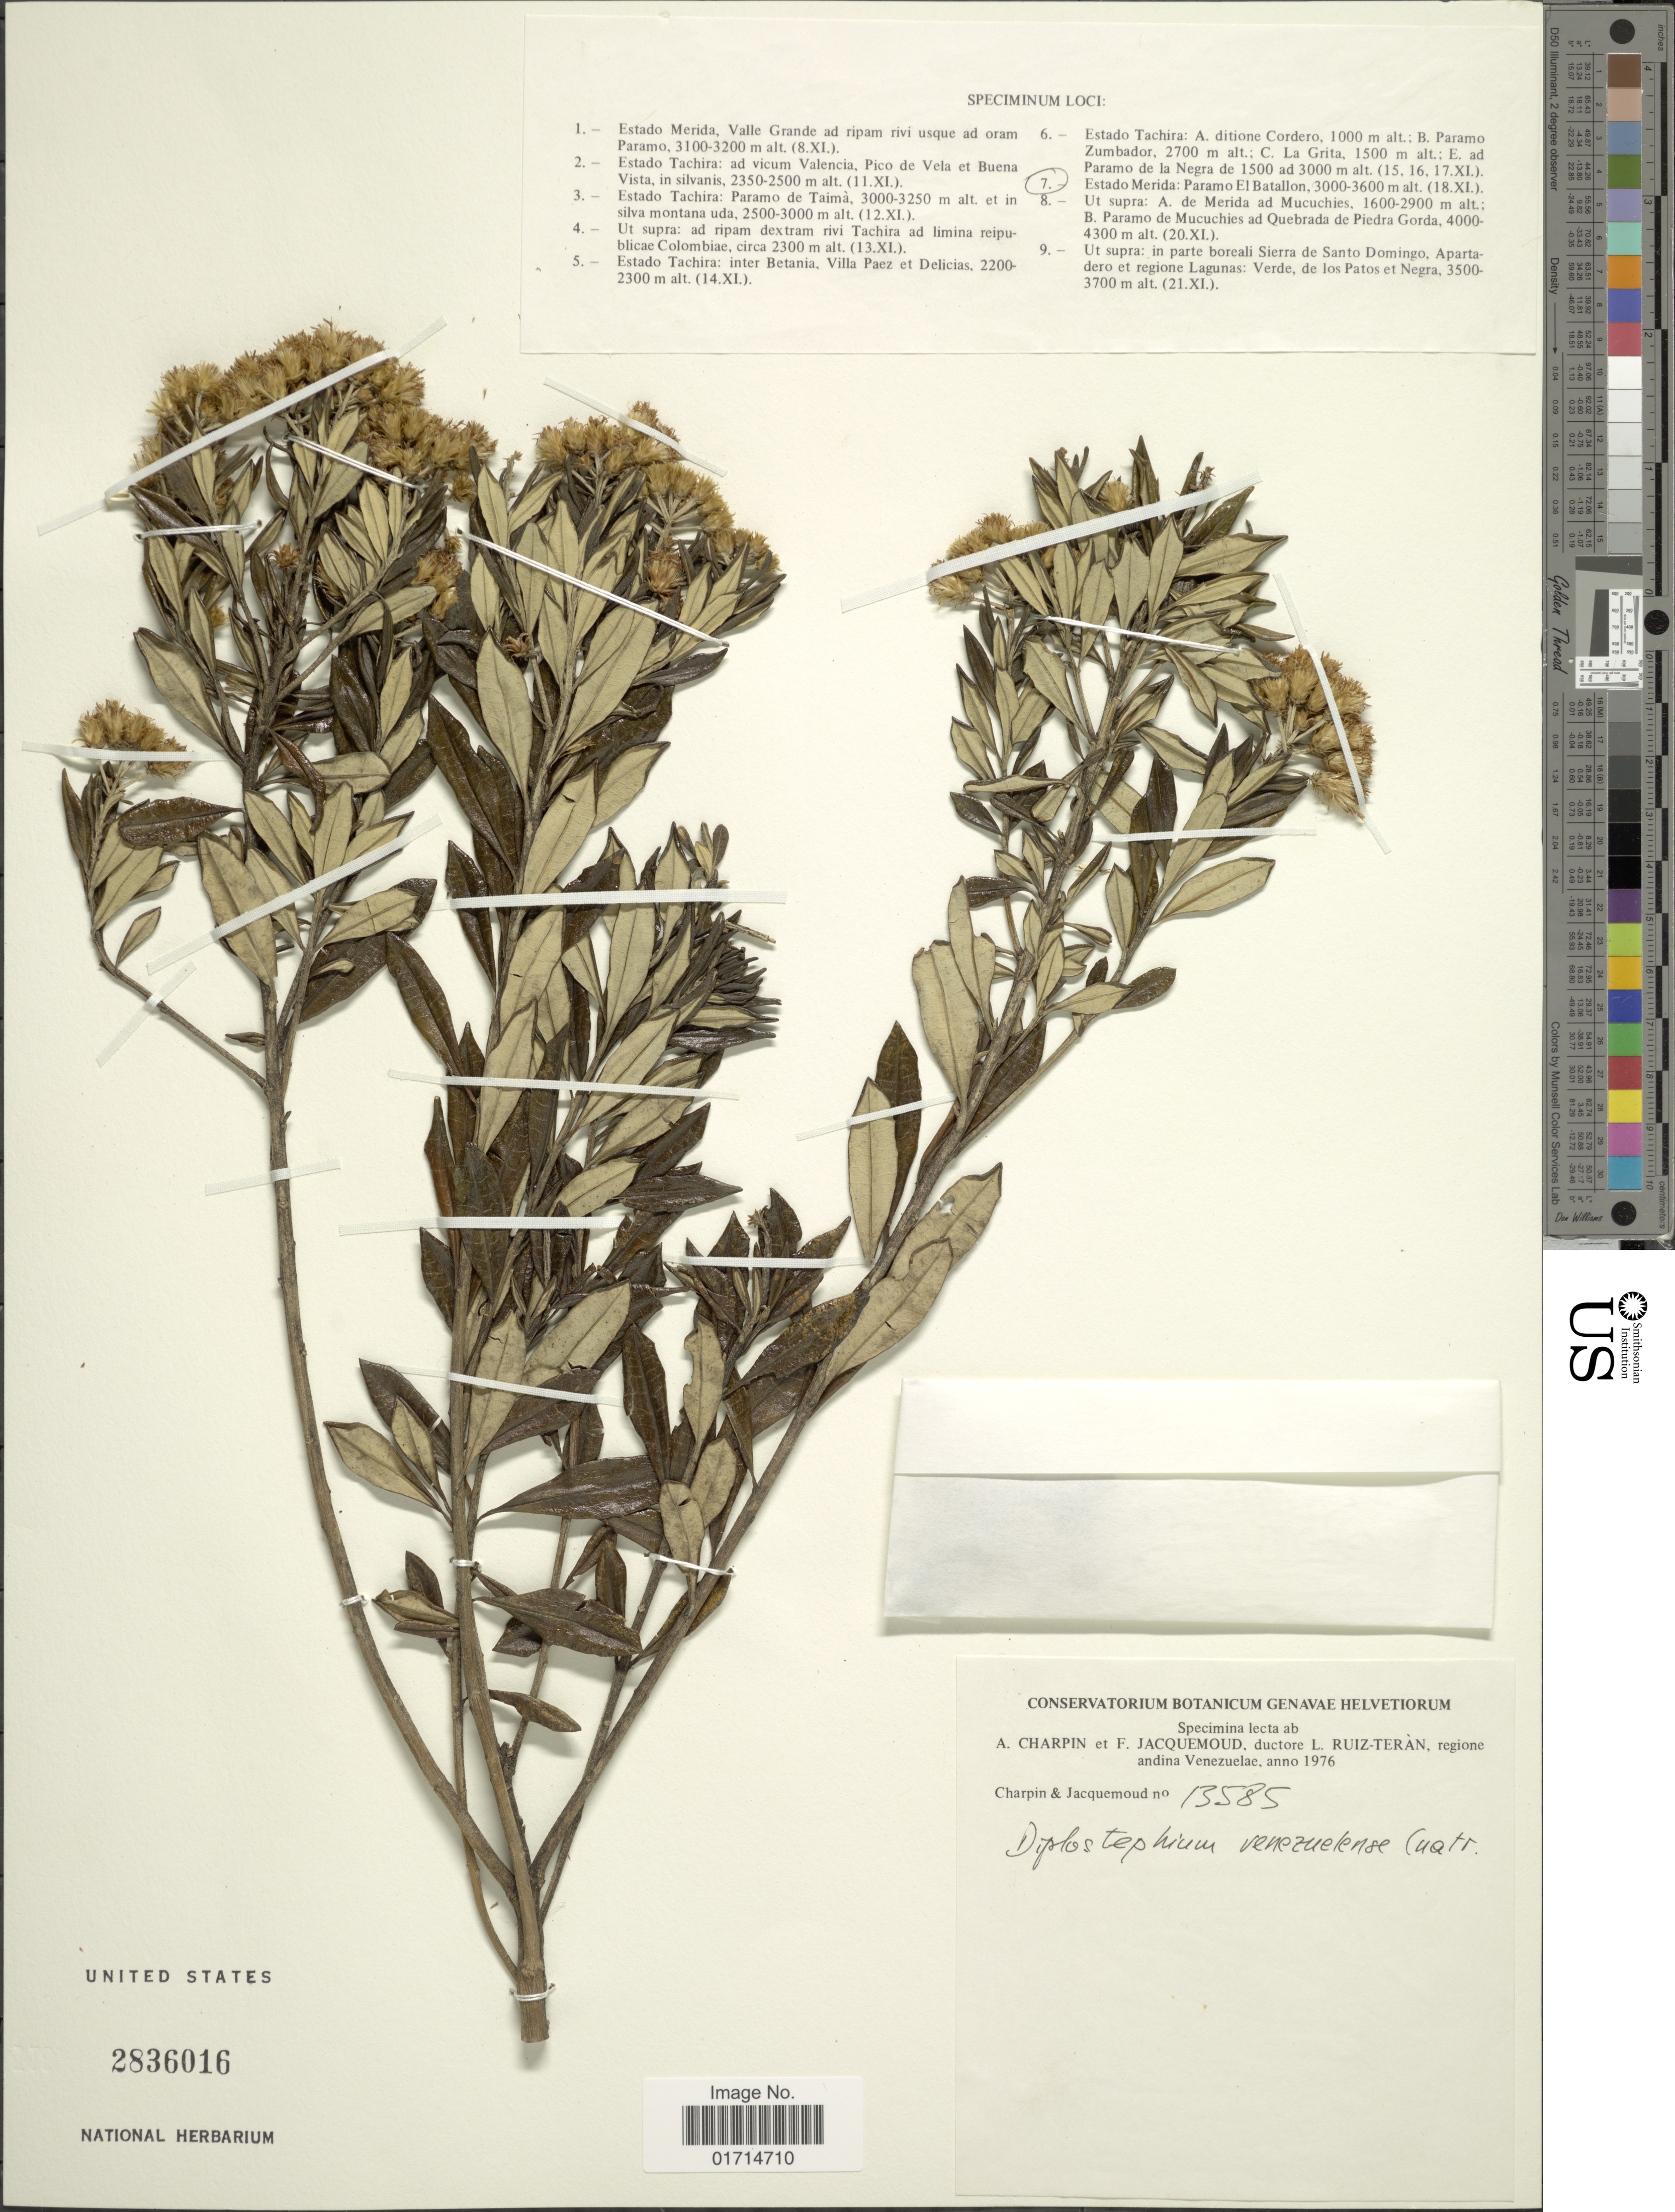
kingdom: Plantae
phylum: Tracheophyta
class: Magnoliopsida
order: Asterales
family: Asteraceae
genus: Diplostephium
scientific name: Diplostephium obtusum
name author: S.F. Blake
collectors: A. Charpin, F. Jacquemoud & L. E. Ruíz-Terán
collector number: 13585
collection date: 1976-11-18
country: Venezuela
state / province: Mérida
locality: Paramo El Batallon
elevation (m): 3000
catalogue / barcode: US 2836016